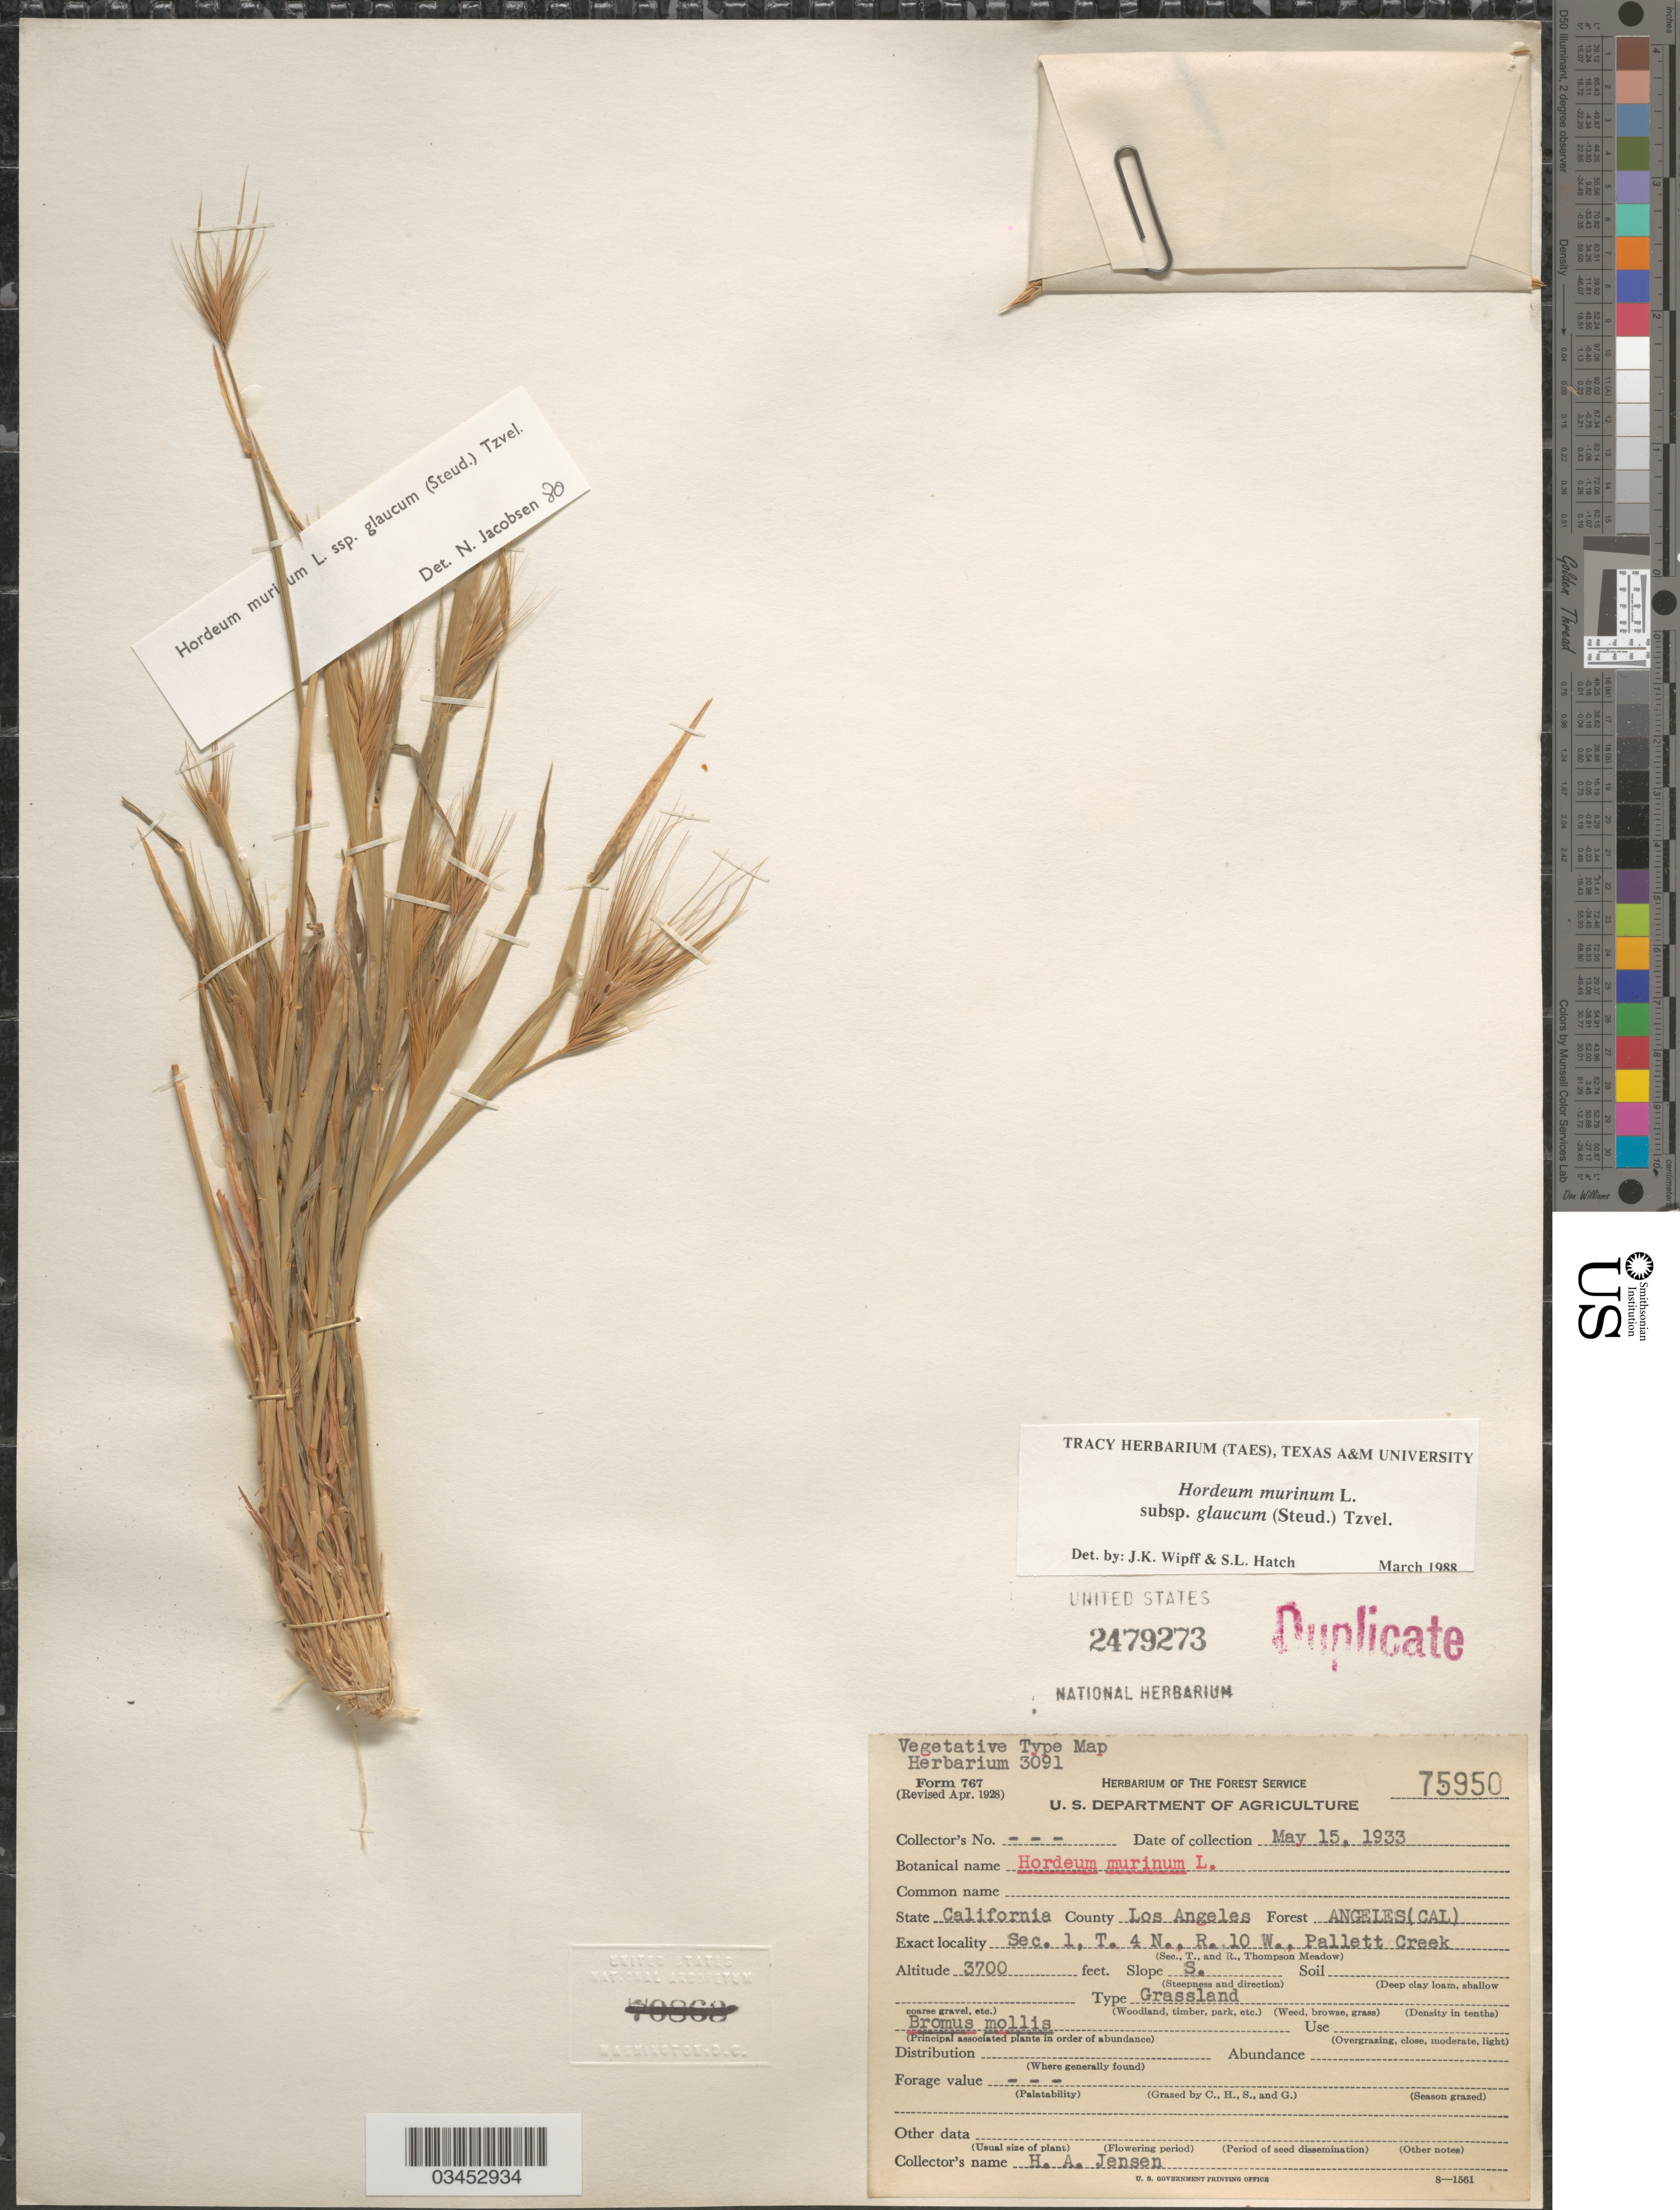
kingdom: Plantae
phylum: Tracheophyta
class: Liliopsida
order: Poales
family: Poaceae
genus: Hordeum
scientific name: Hordeum murinum subsp. glaucum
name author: (Steud.) Tzvelev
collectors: H. A. Jensen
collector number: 75950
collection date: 1933-05-15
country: United States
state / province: California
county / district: Los Angeles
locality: County Los Angeles. Forest Angeles (Cal). Sec. 1, T.4N., R.10W., Pallette Creek.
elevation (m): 1128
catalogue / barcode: US 2479273